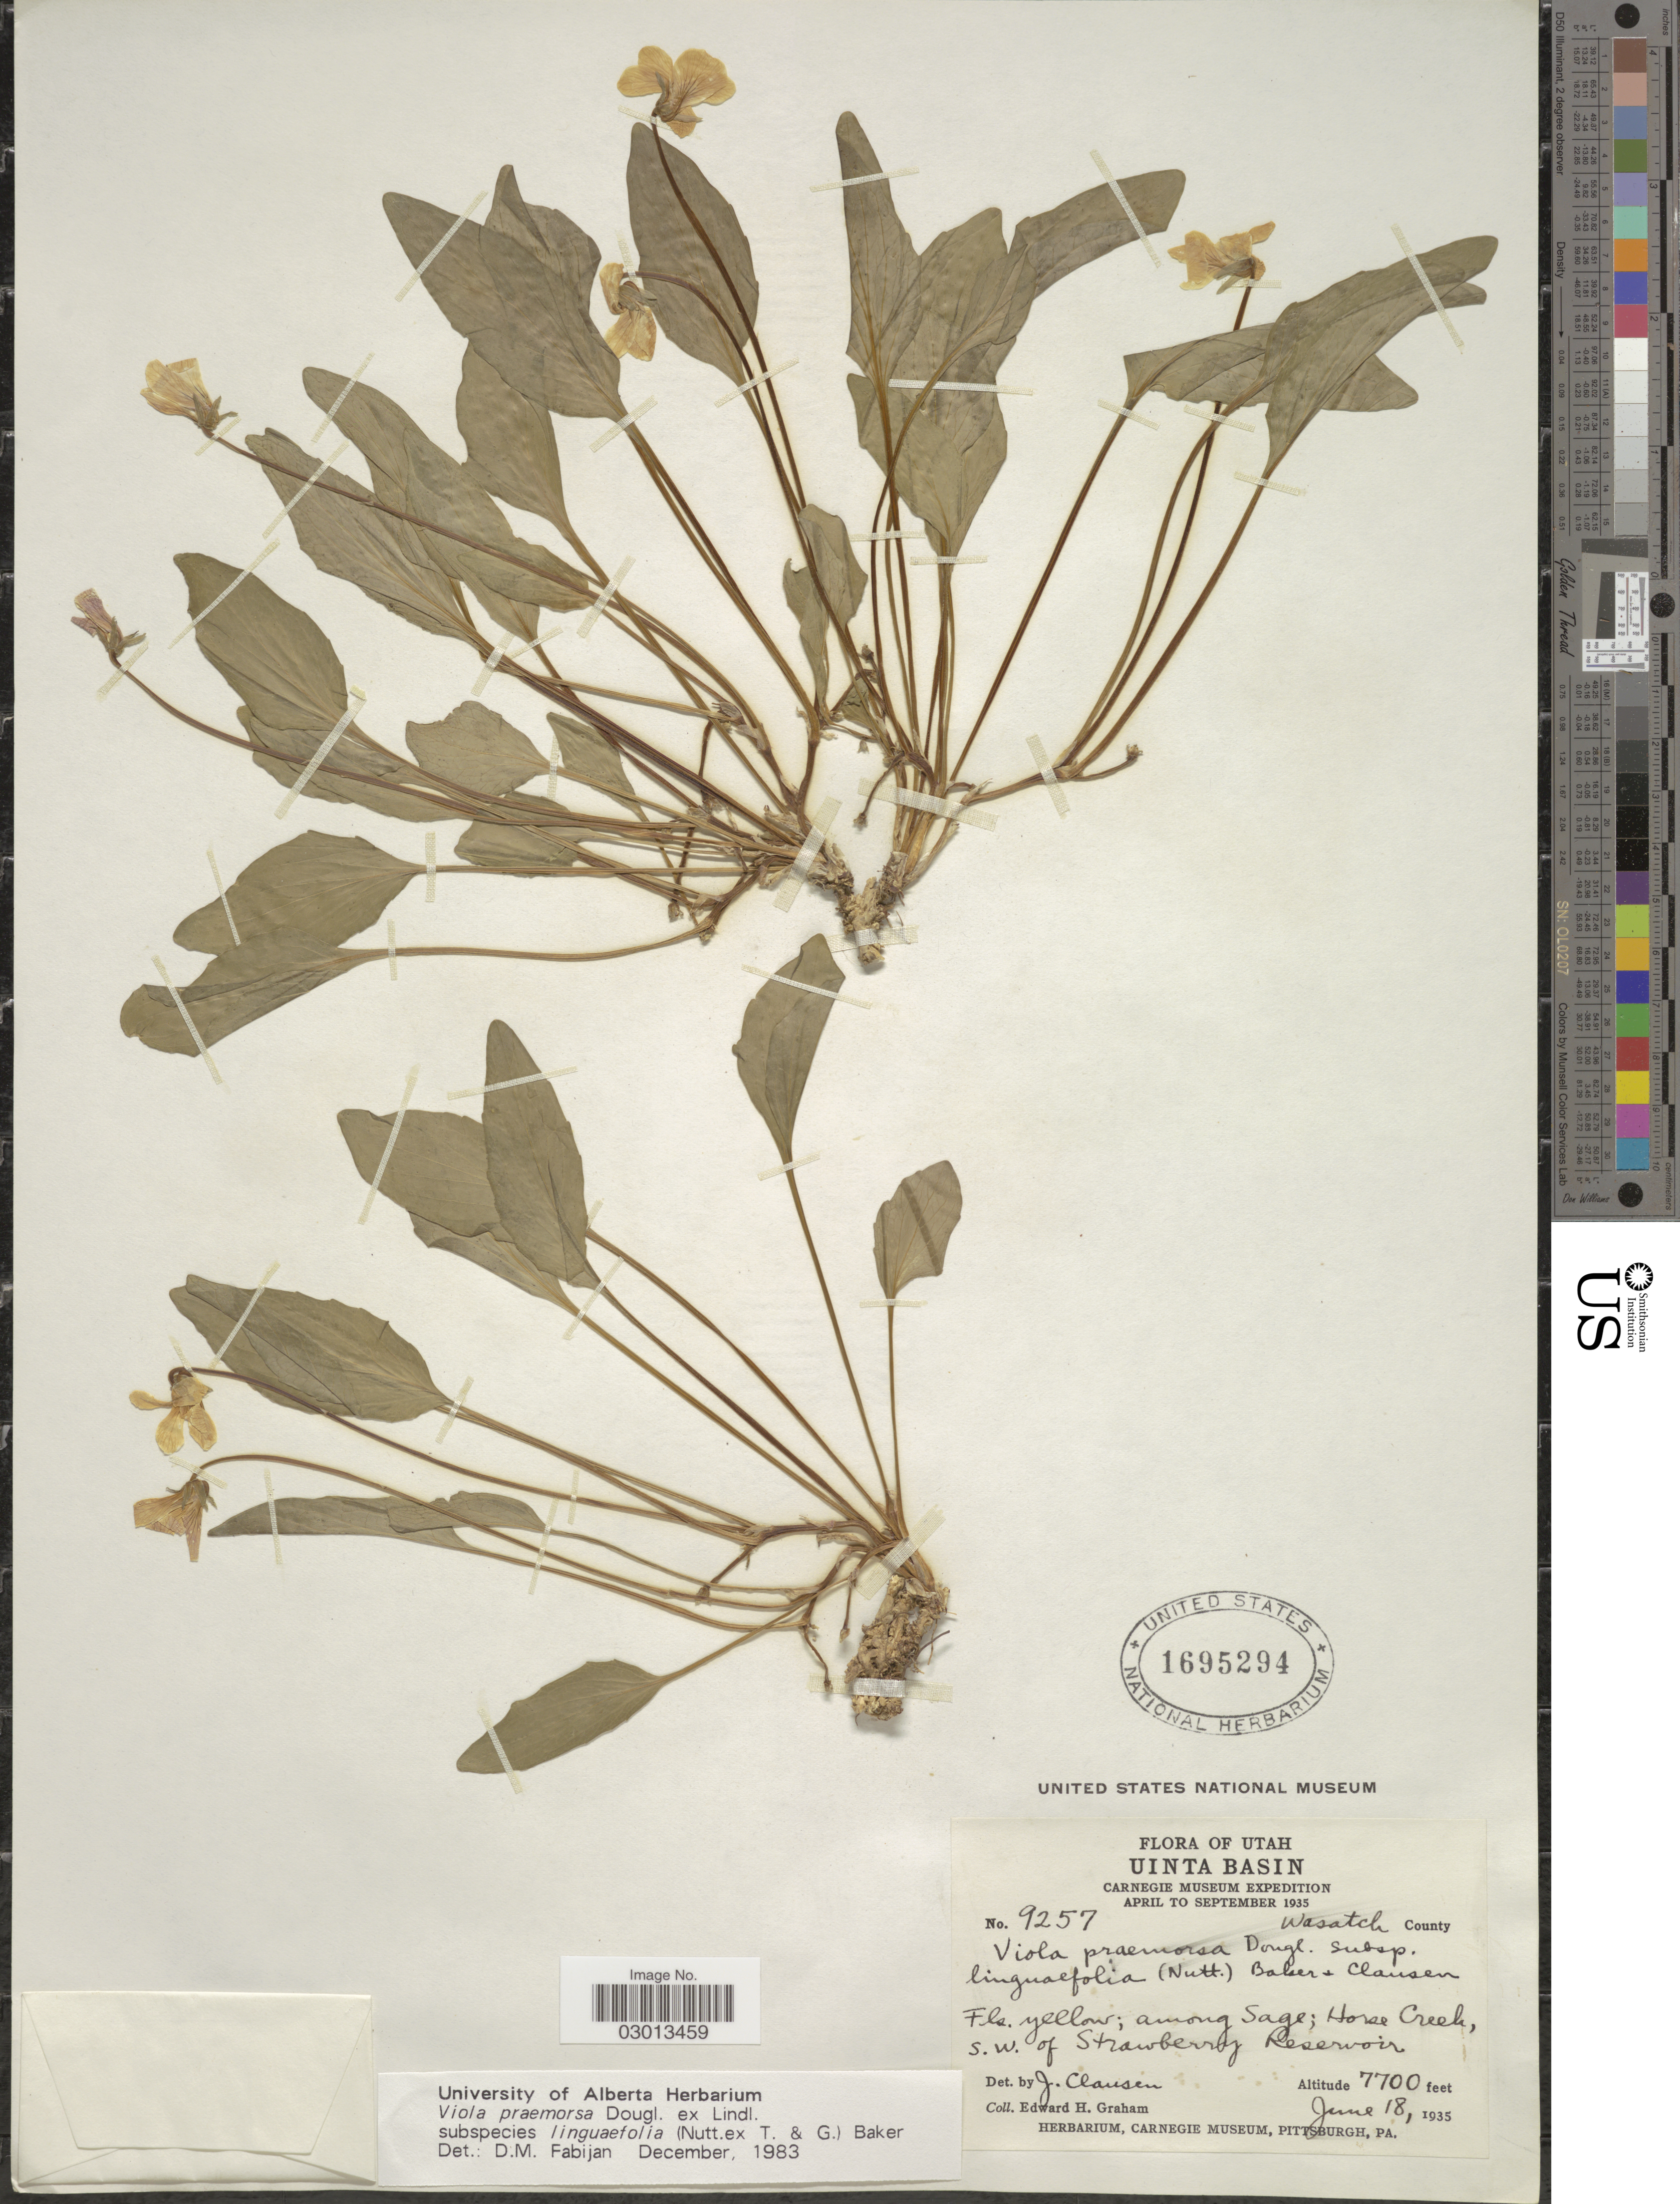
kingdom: Plantae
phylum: Tracheophyta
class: Magnoliopsida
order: Malpighiales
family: Violaceae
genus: Viola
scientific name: Viola praemorsa subsp. linguifolia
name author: (Nutt.) M.S. Baker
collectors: E. H. Graham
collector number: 9257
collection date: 1935-06-18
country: United States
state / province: Utah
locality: Uintah Basin. Wasatch County. Among Sage; Horse Creek, S.W. of Strawberry Reservoir.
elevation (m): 2347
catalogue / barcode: US 1695294